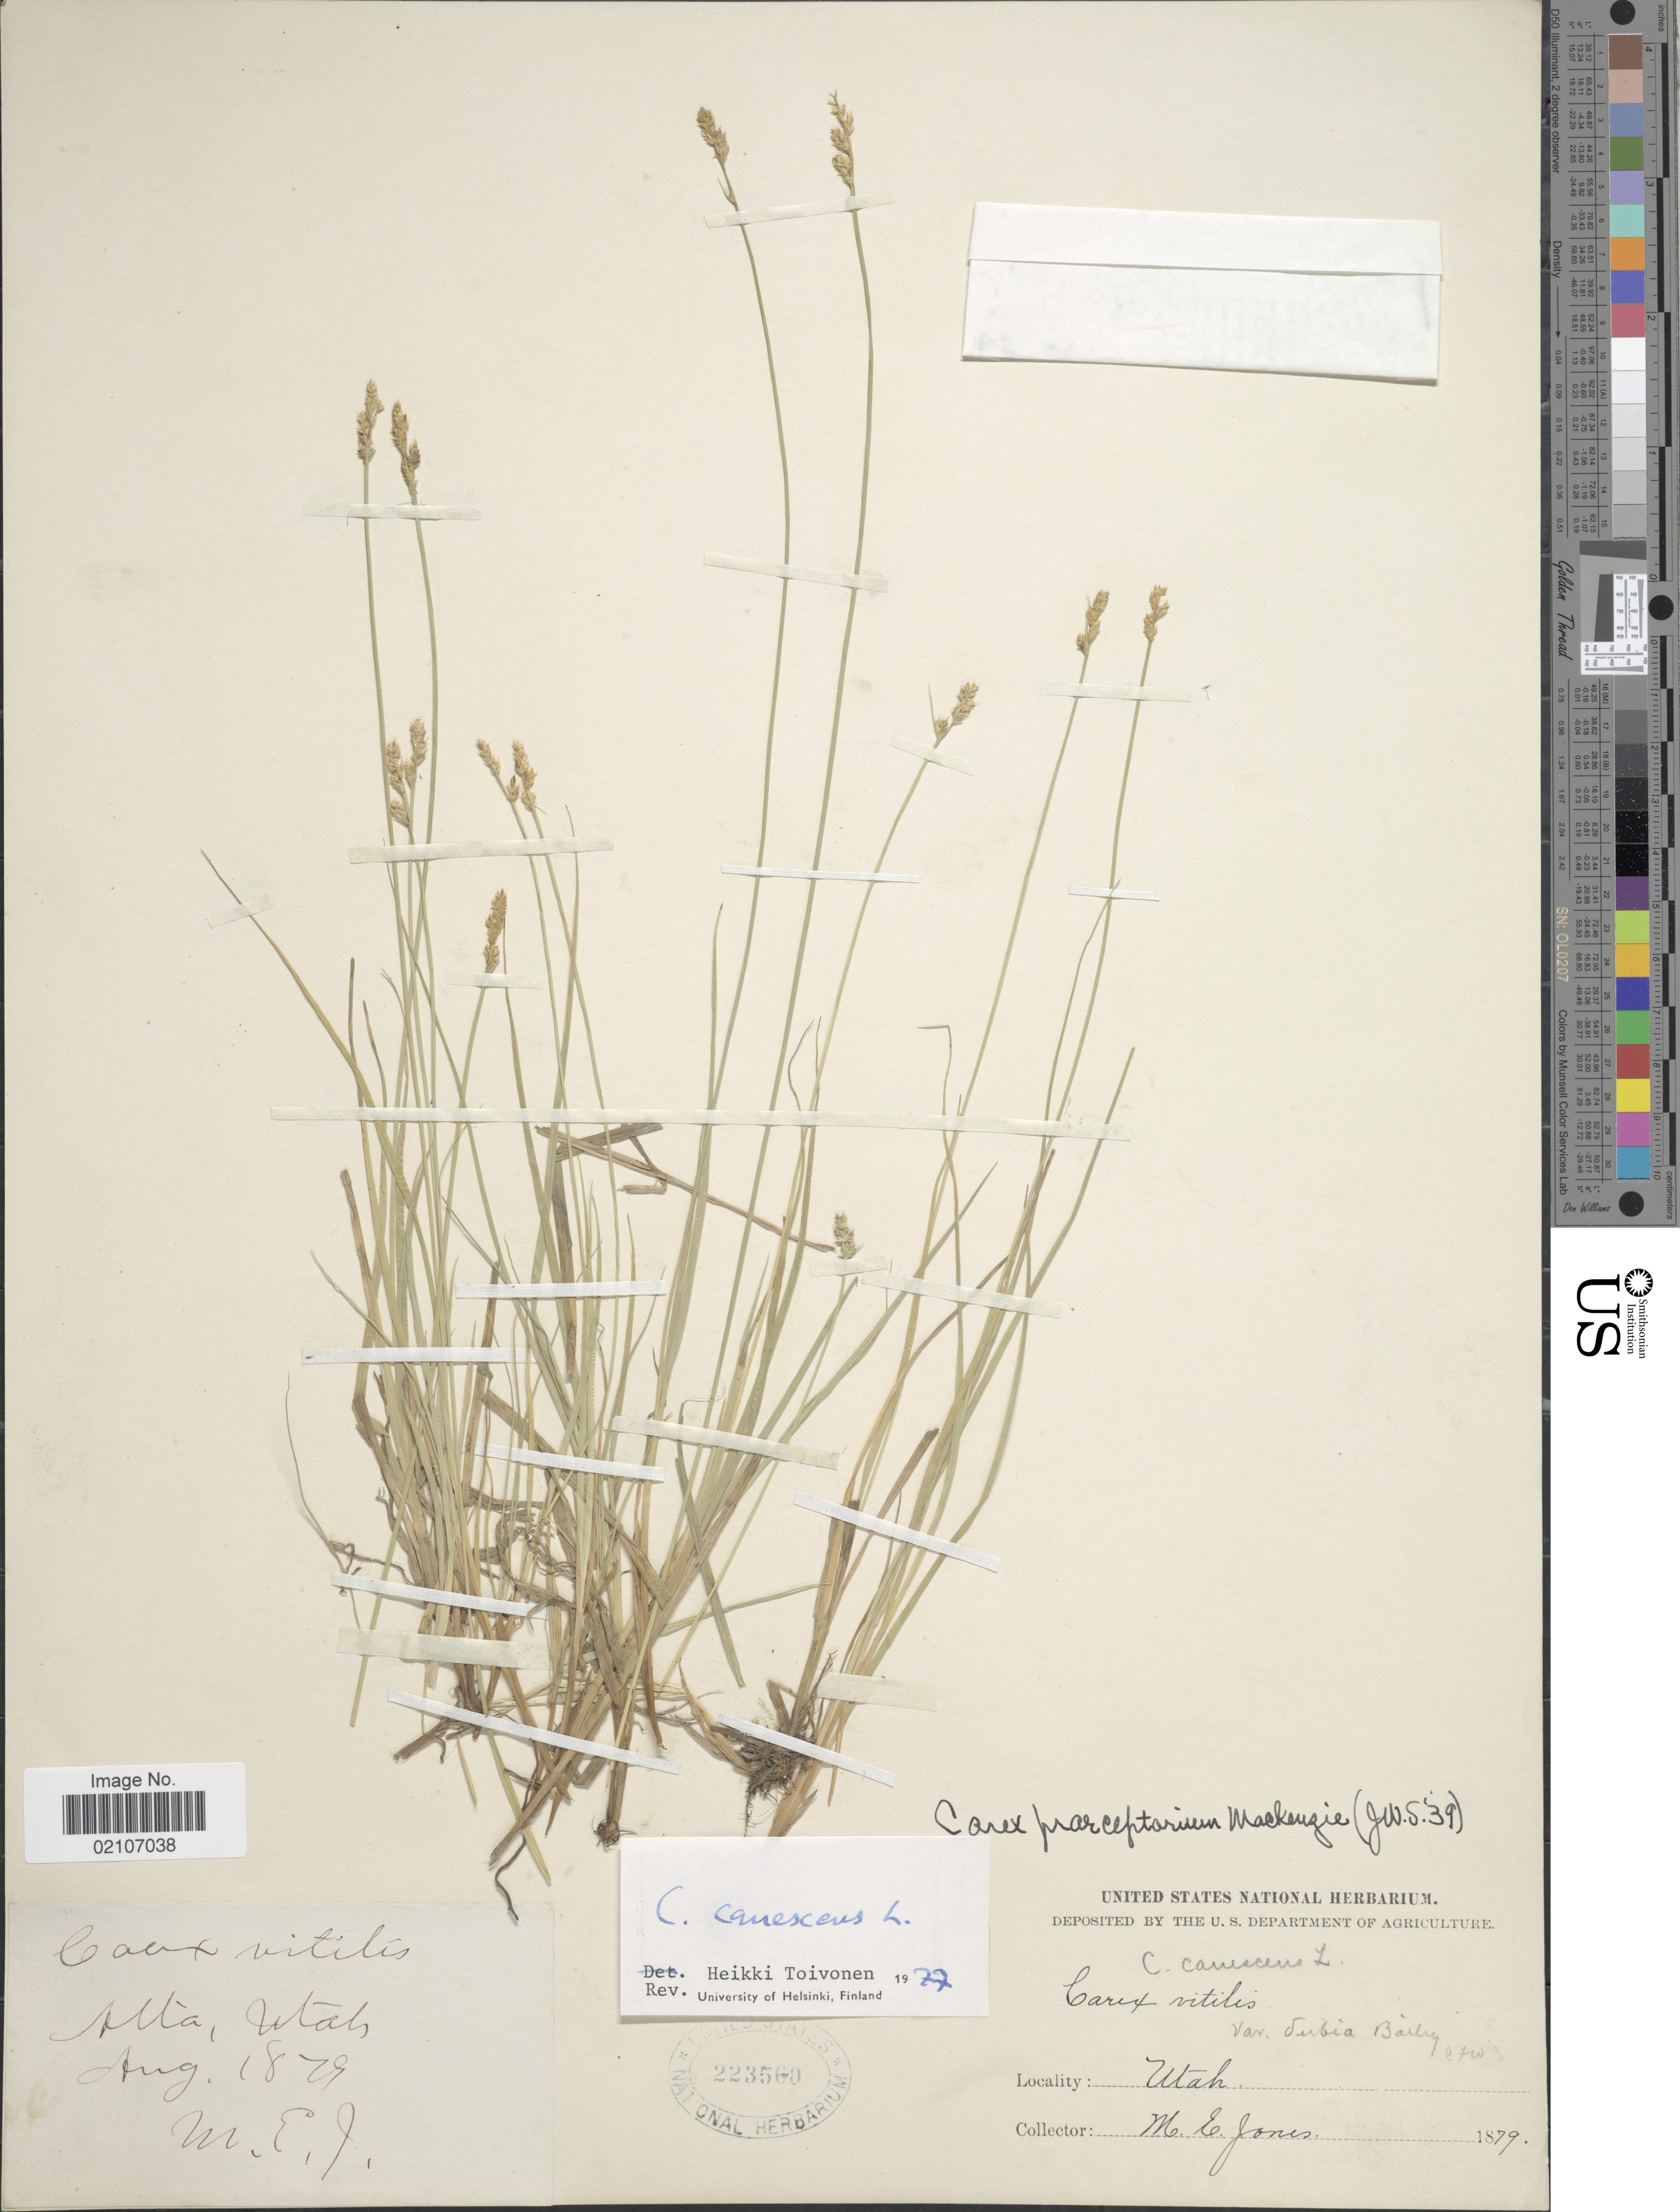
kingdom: Plantae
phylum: Tracheophyta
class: Liliopsida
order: Poales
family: Cyperaceae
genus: Carex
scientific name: Carex canescens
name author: L.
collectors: M. E. Jones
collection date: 1879-08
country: United States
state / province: Utah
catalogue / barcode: US 223560